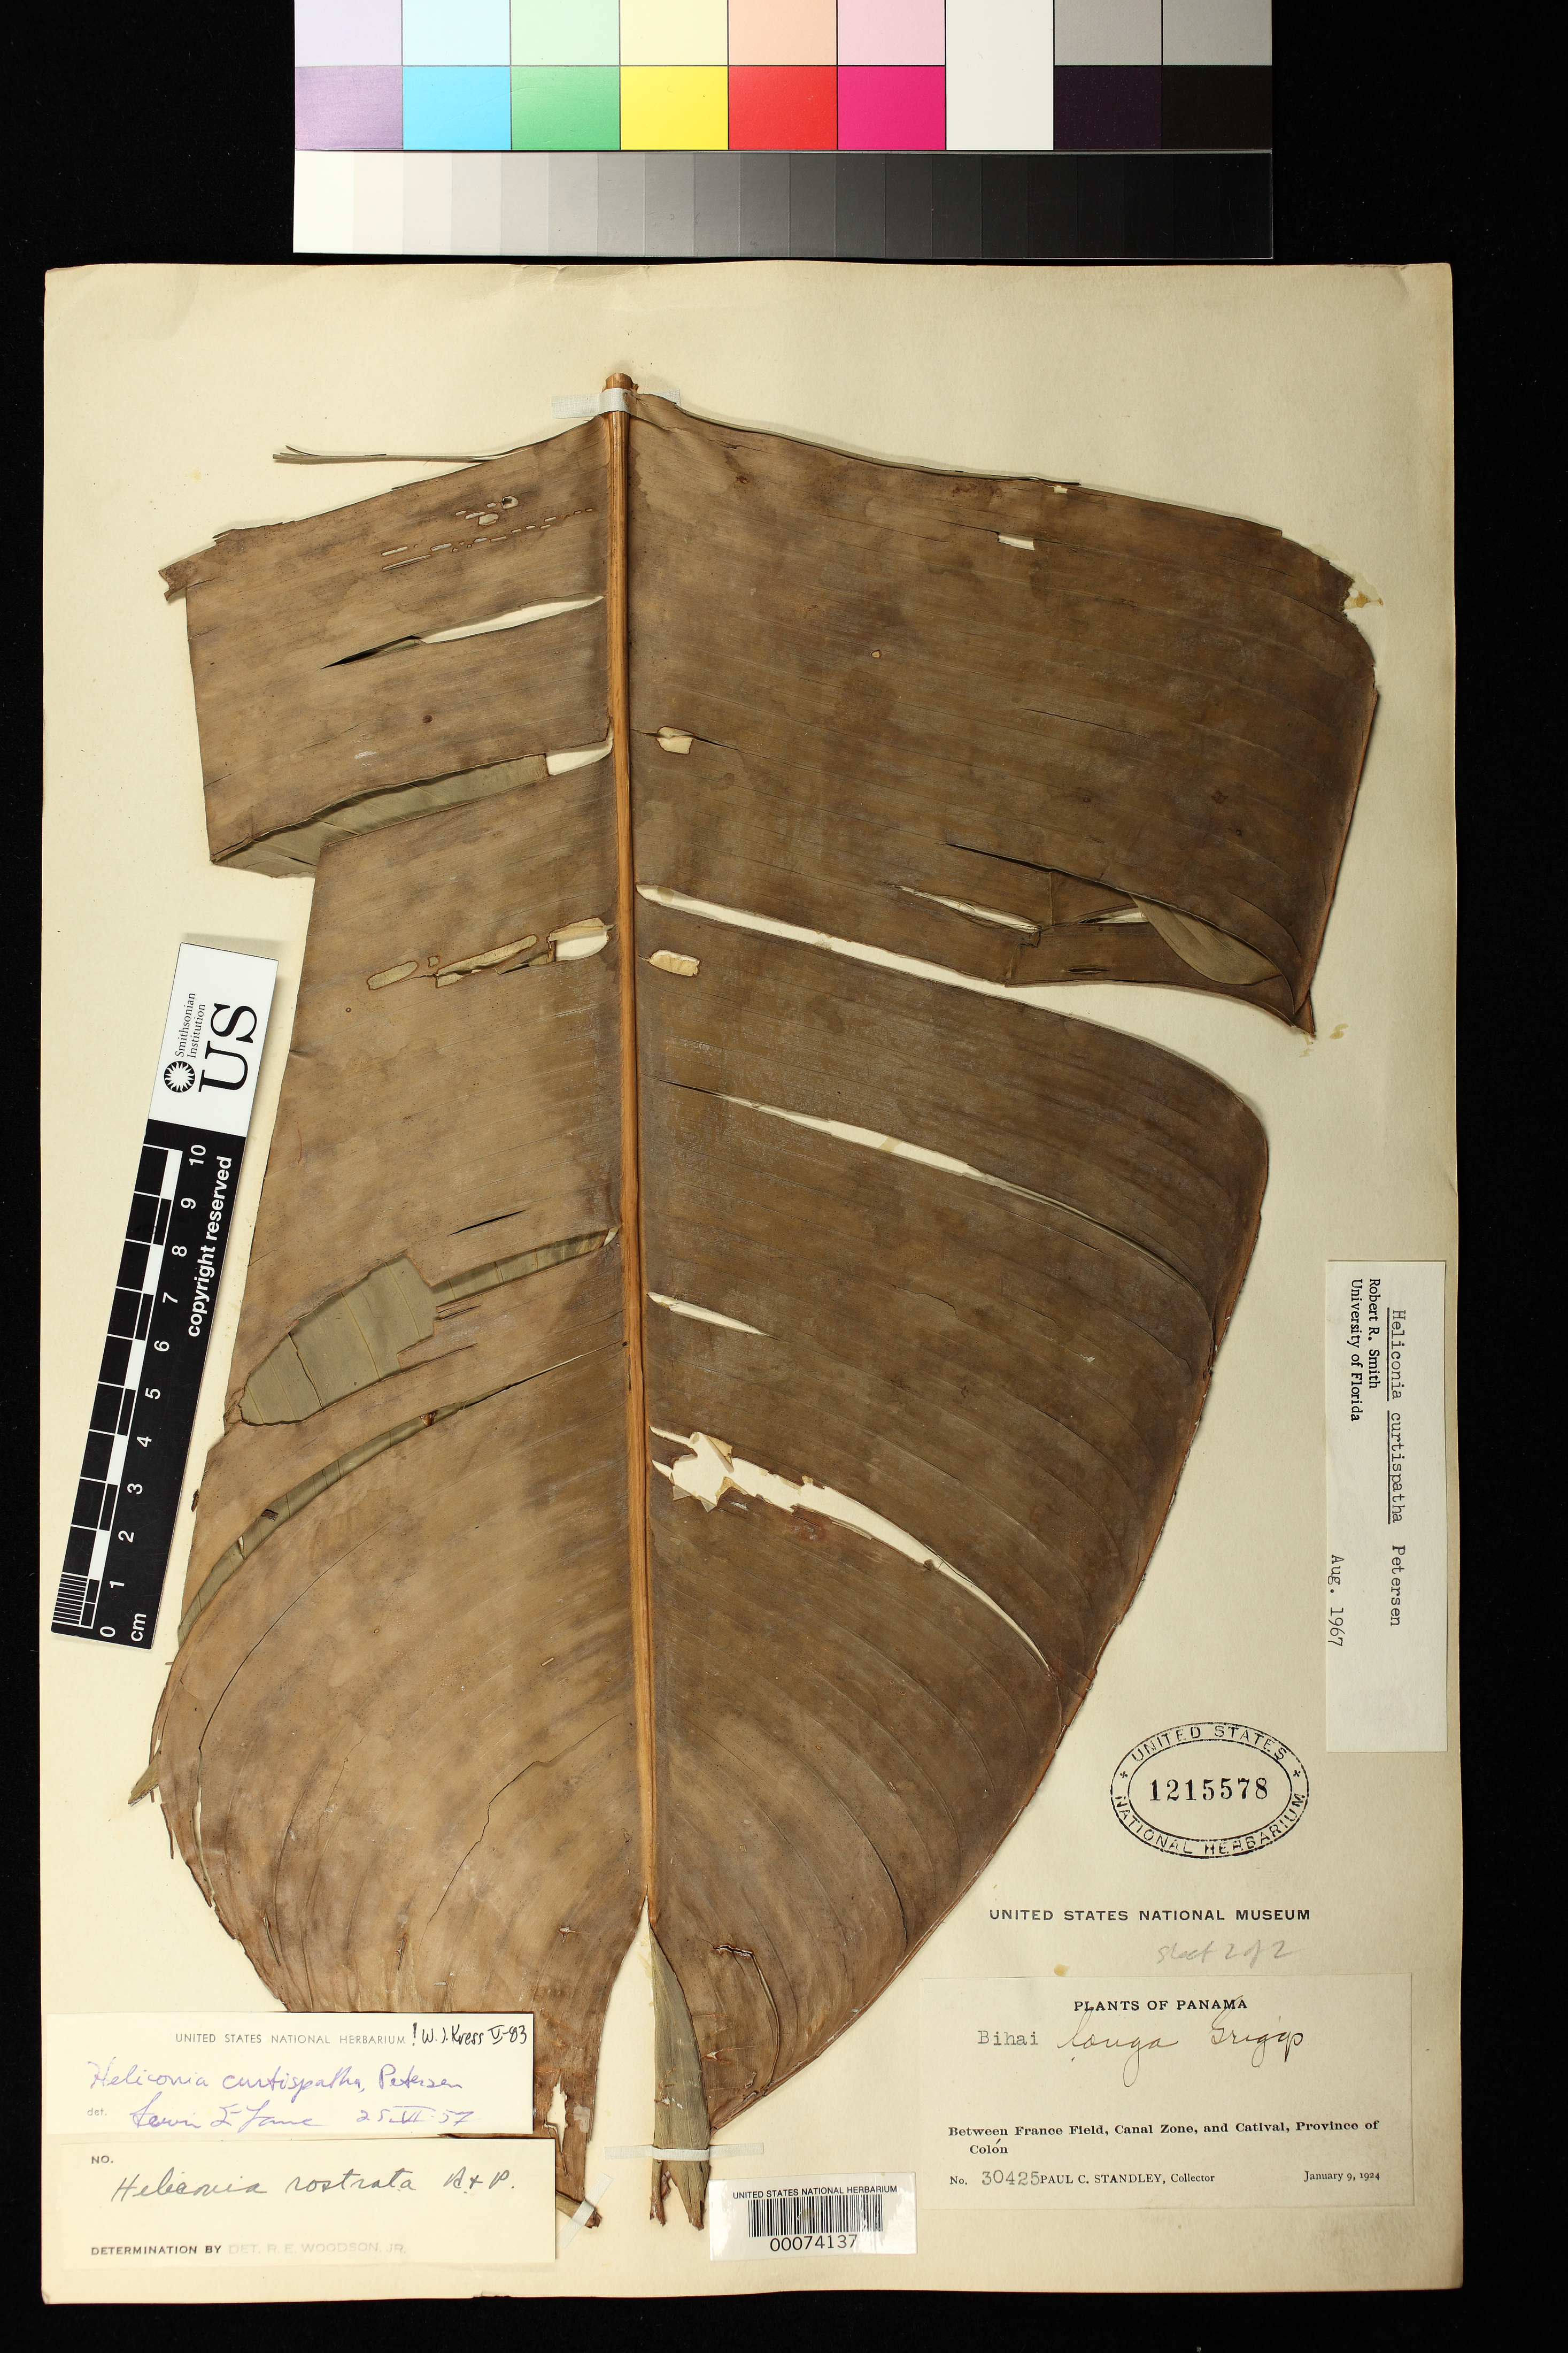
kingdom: Plantae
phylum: Tracheophyta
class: Liliopsida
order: Zingiberales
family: Heliconiaceae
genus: Heliconia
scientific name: Heliconia curtispatha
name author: Petersen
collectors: P. C. Standley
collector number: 30425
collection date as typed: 09 Jan 1924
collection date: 1924-01-09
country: Panama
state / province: Colón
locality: Between France Field, Canal Zone, and Catival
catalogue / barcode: US 1215578